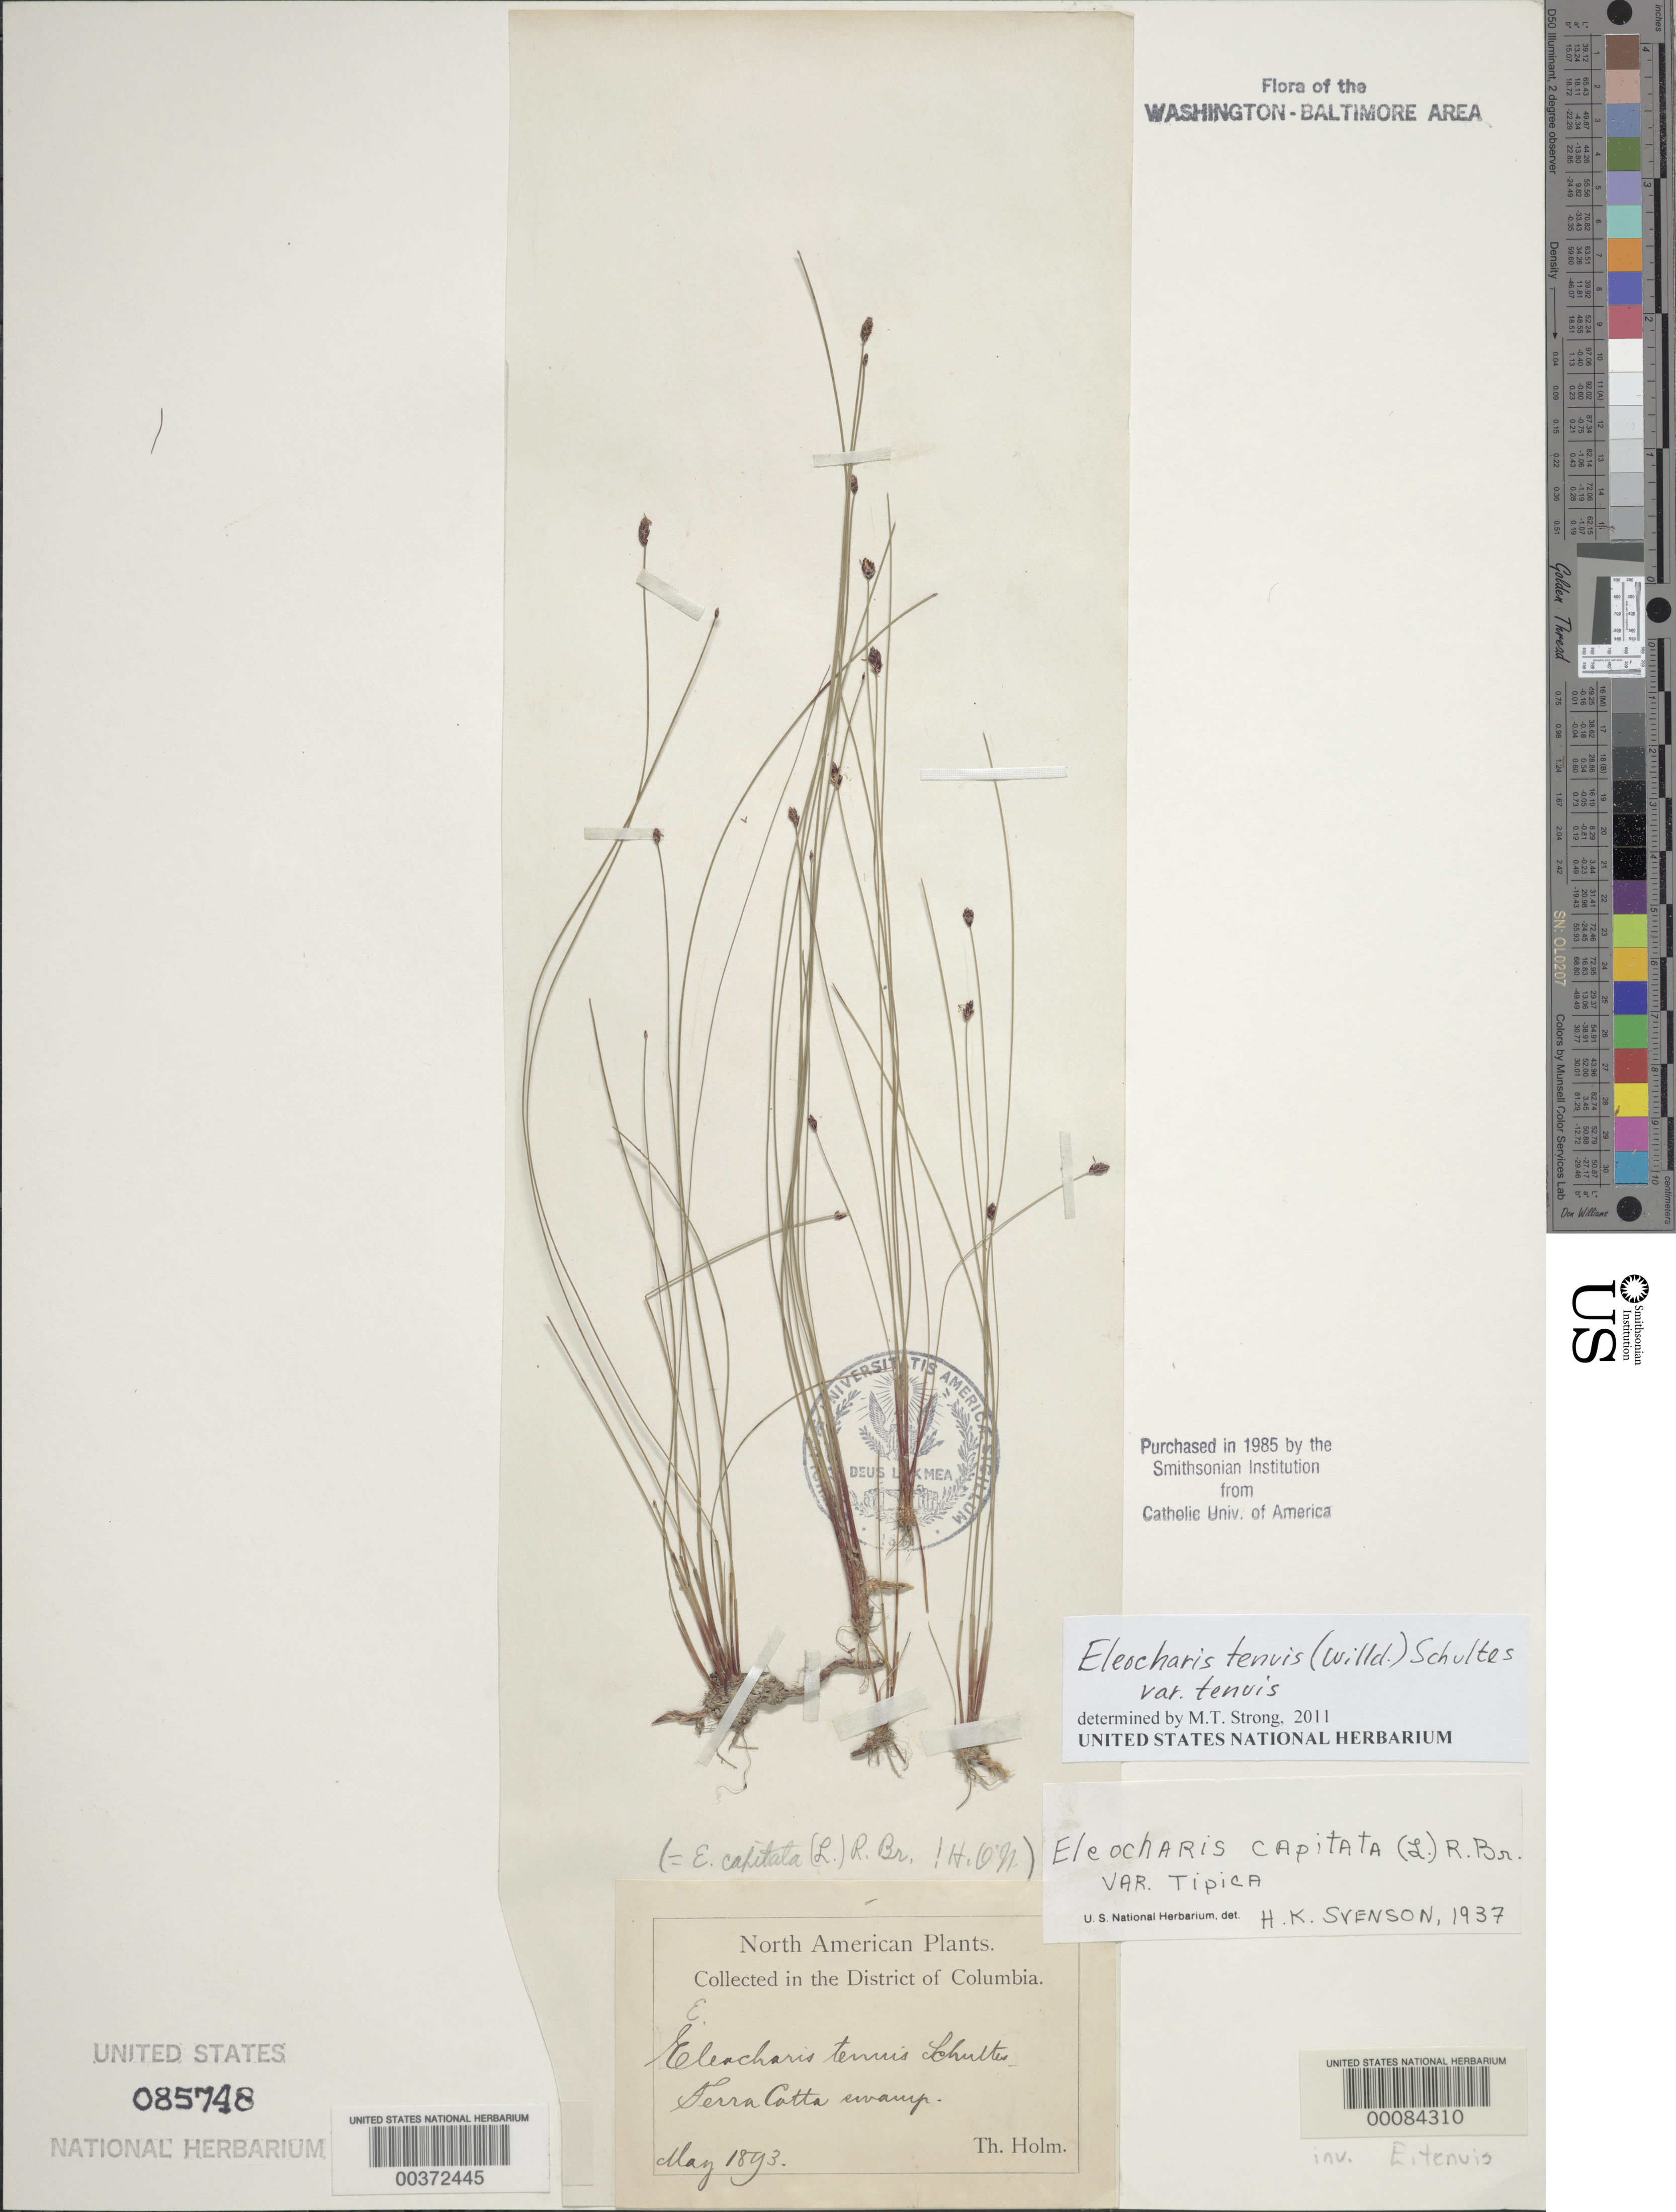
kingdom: Plantae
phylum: Tracheophyta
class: Liliopsida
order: Poales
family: Cyperaceae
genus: Eleocharis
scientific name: Eleocharis tenuis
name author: (Willd.) Schult.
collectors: T. Holm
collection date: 1893-05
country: United States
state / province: District of Columbia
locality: Terra Cotta swamps,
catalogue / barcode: US 85748